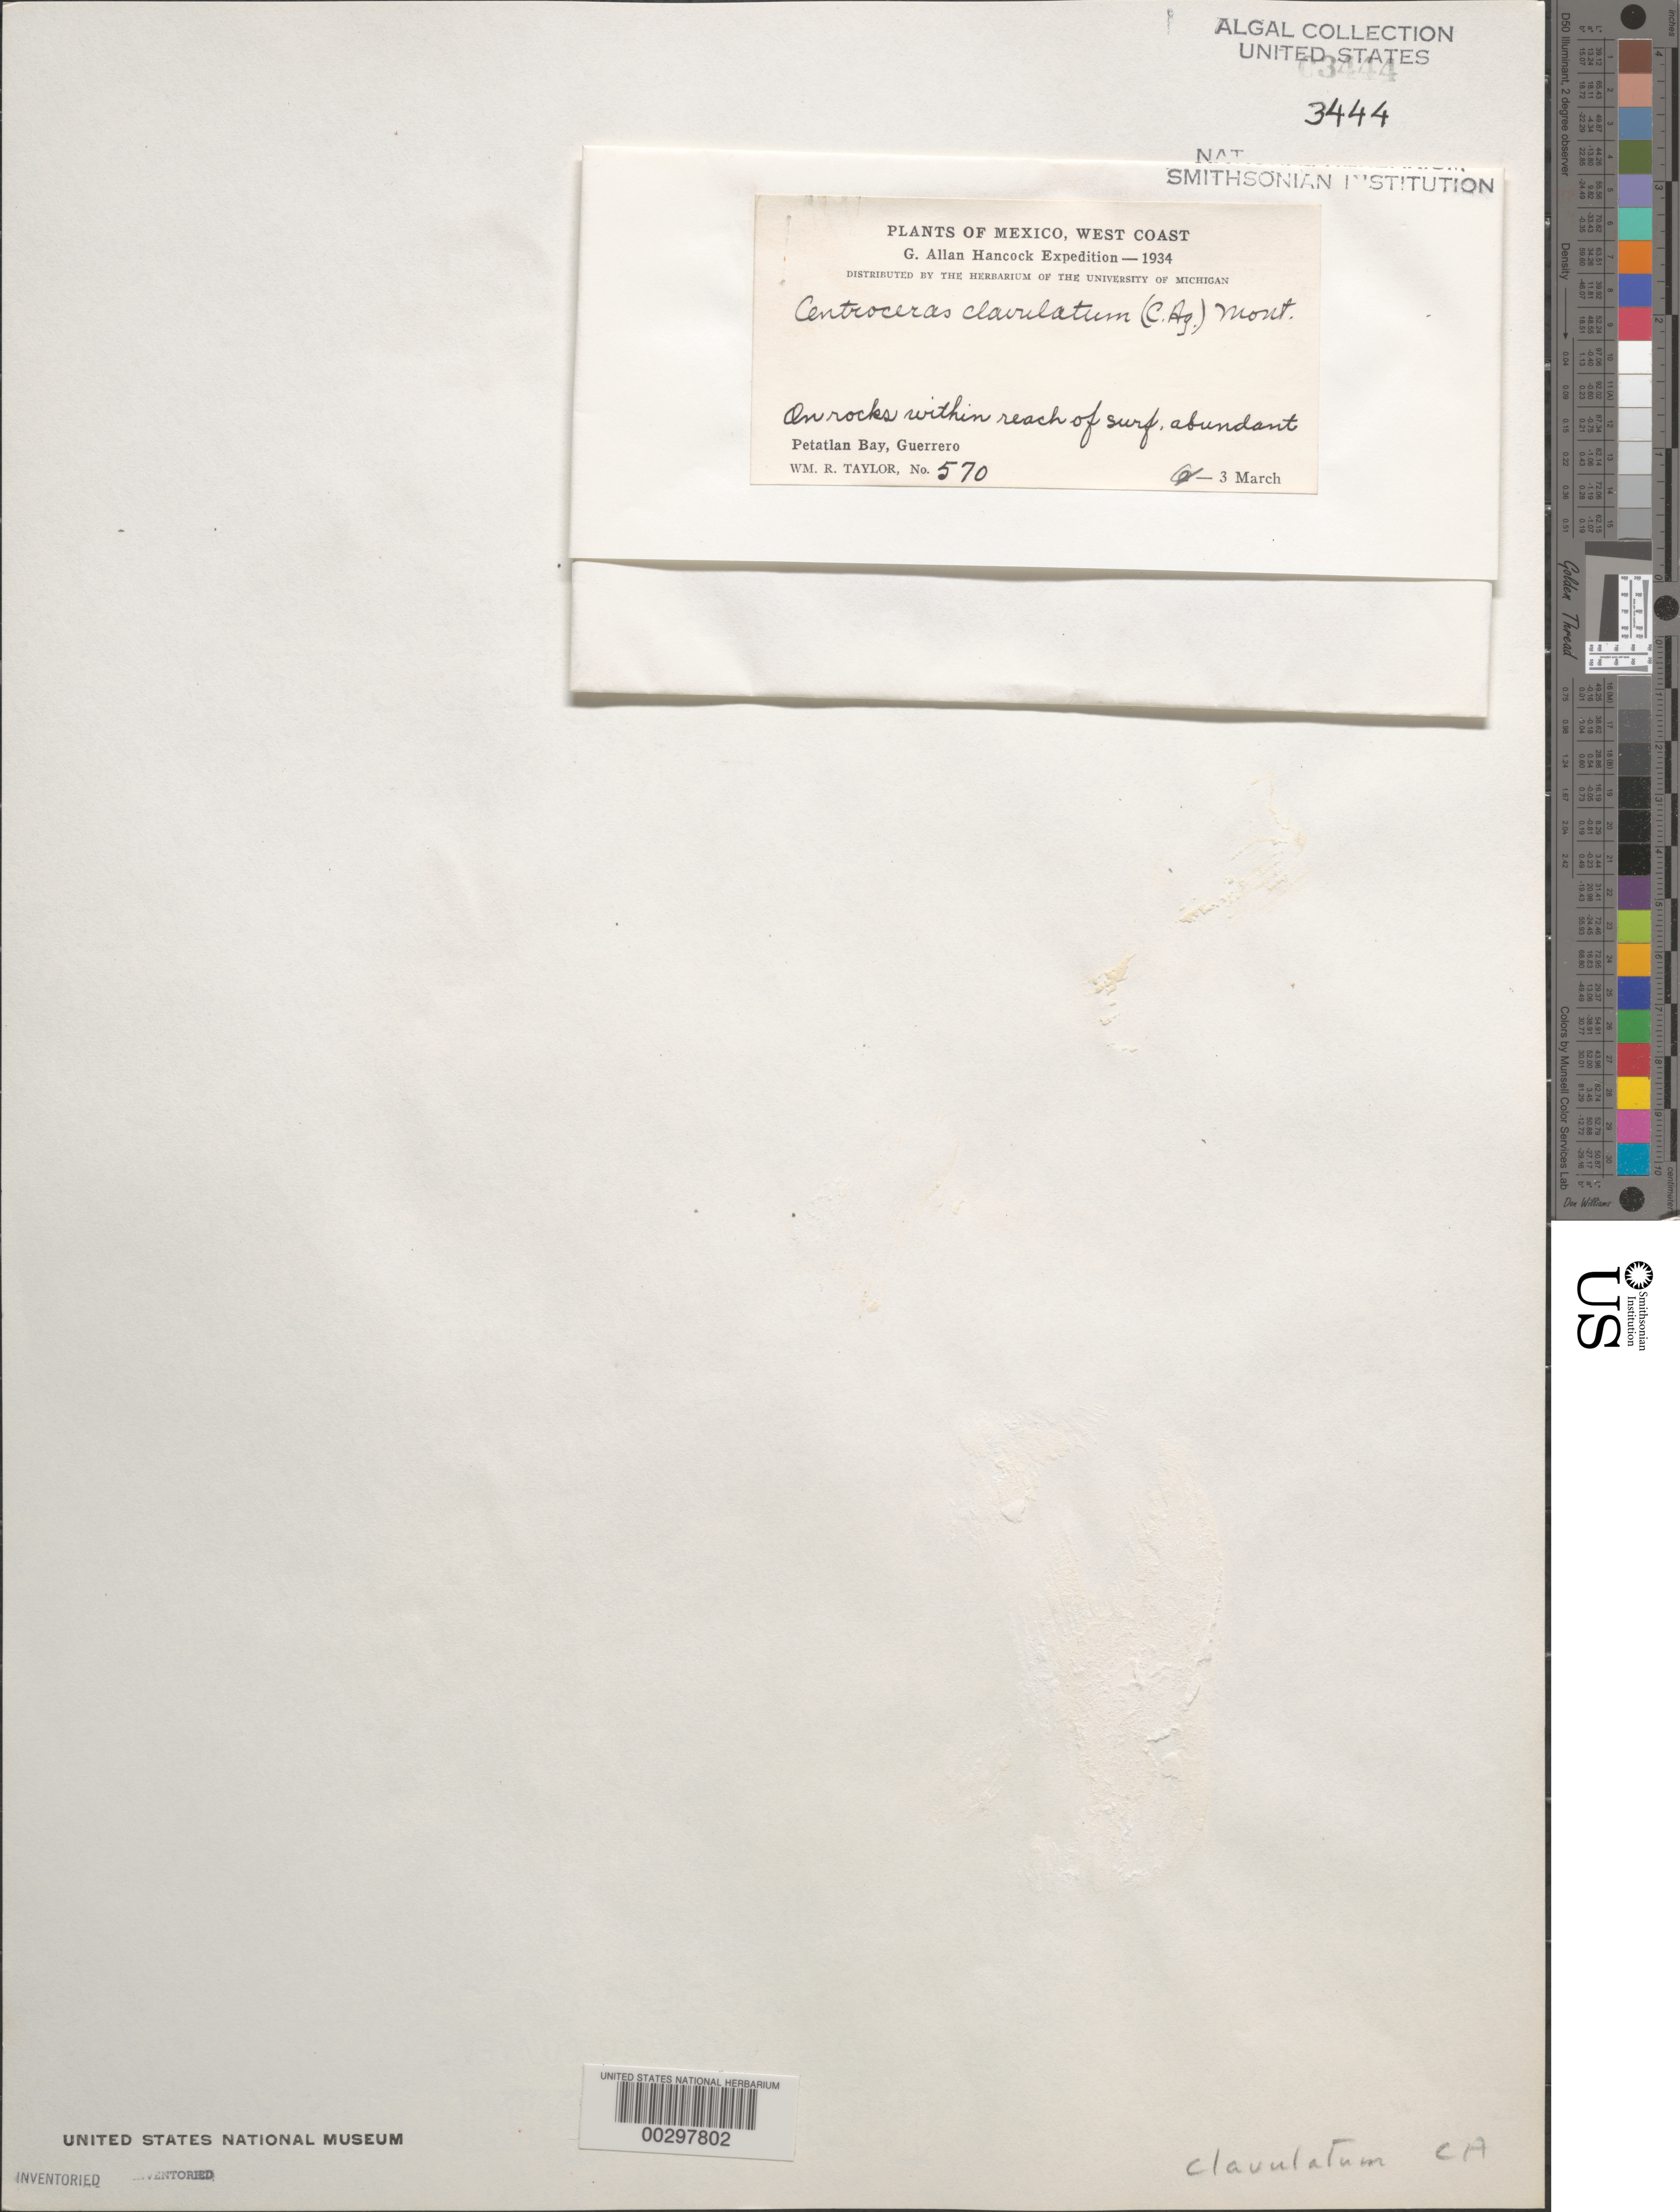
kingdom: Plantae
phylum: Rhodophyta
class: Florideophyceae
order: Ceramiales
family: Ceramiaceae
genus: Centroceras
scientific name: Centroceras clavulatum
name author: (C. Agardh) Mont.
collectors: W. R. Taylor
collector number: WRT 34-570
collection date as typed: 03 Mar 1934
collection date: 1934-03-03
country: Mexico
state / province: Guerrero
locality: Petatlan Bay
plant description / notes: G. Allan Hancock Expedition, 1934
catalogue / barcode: US 3444